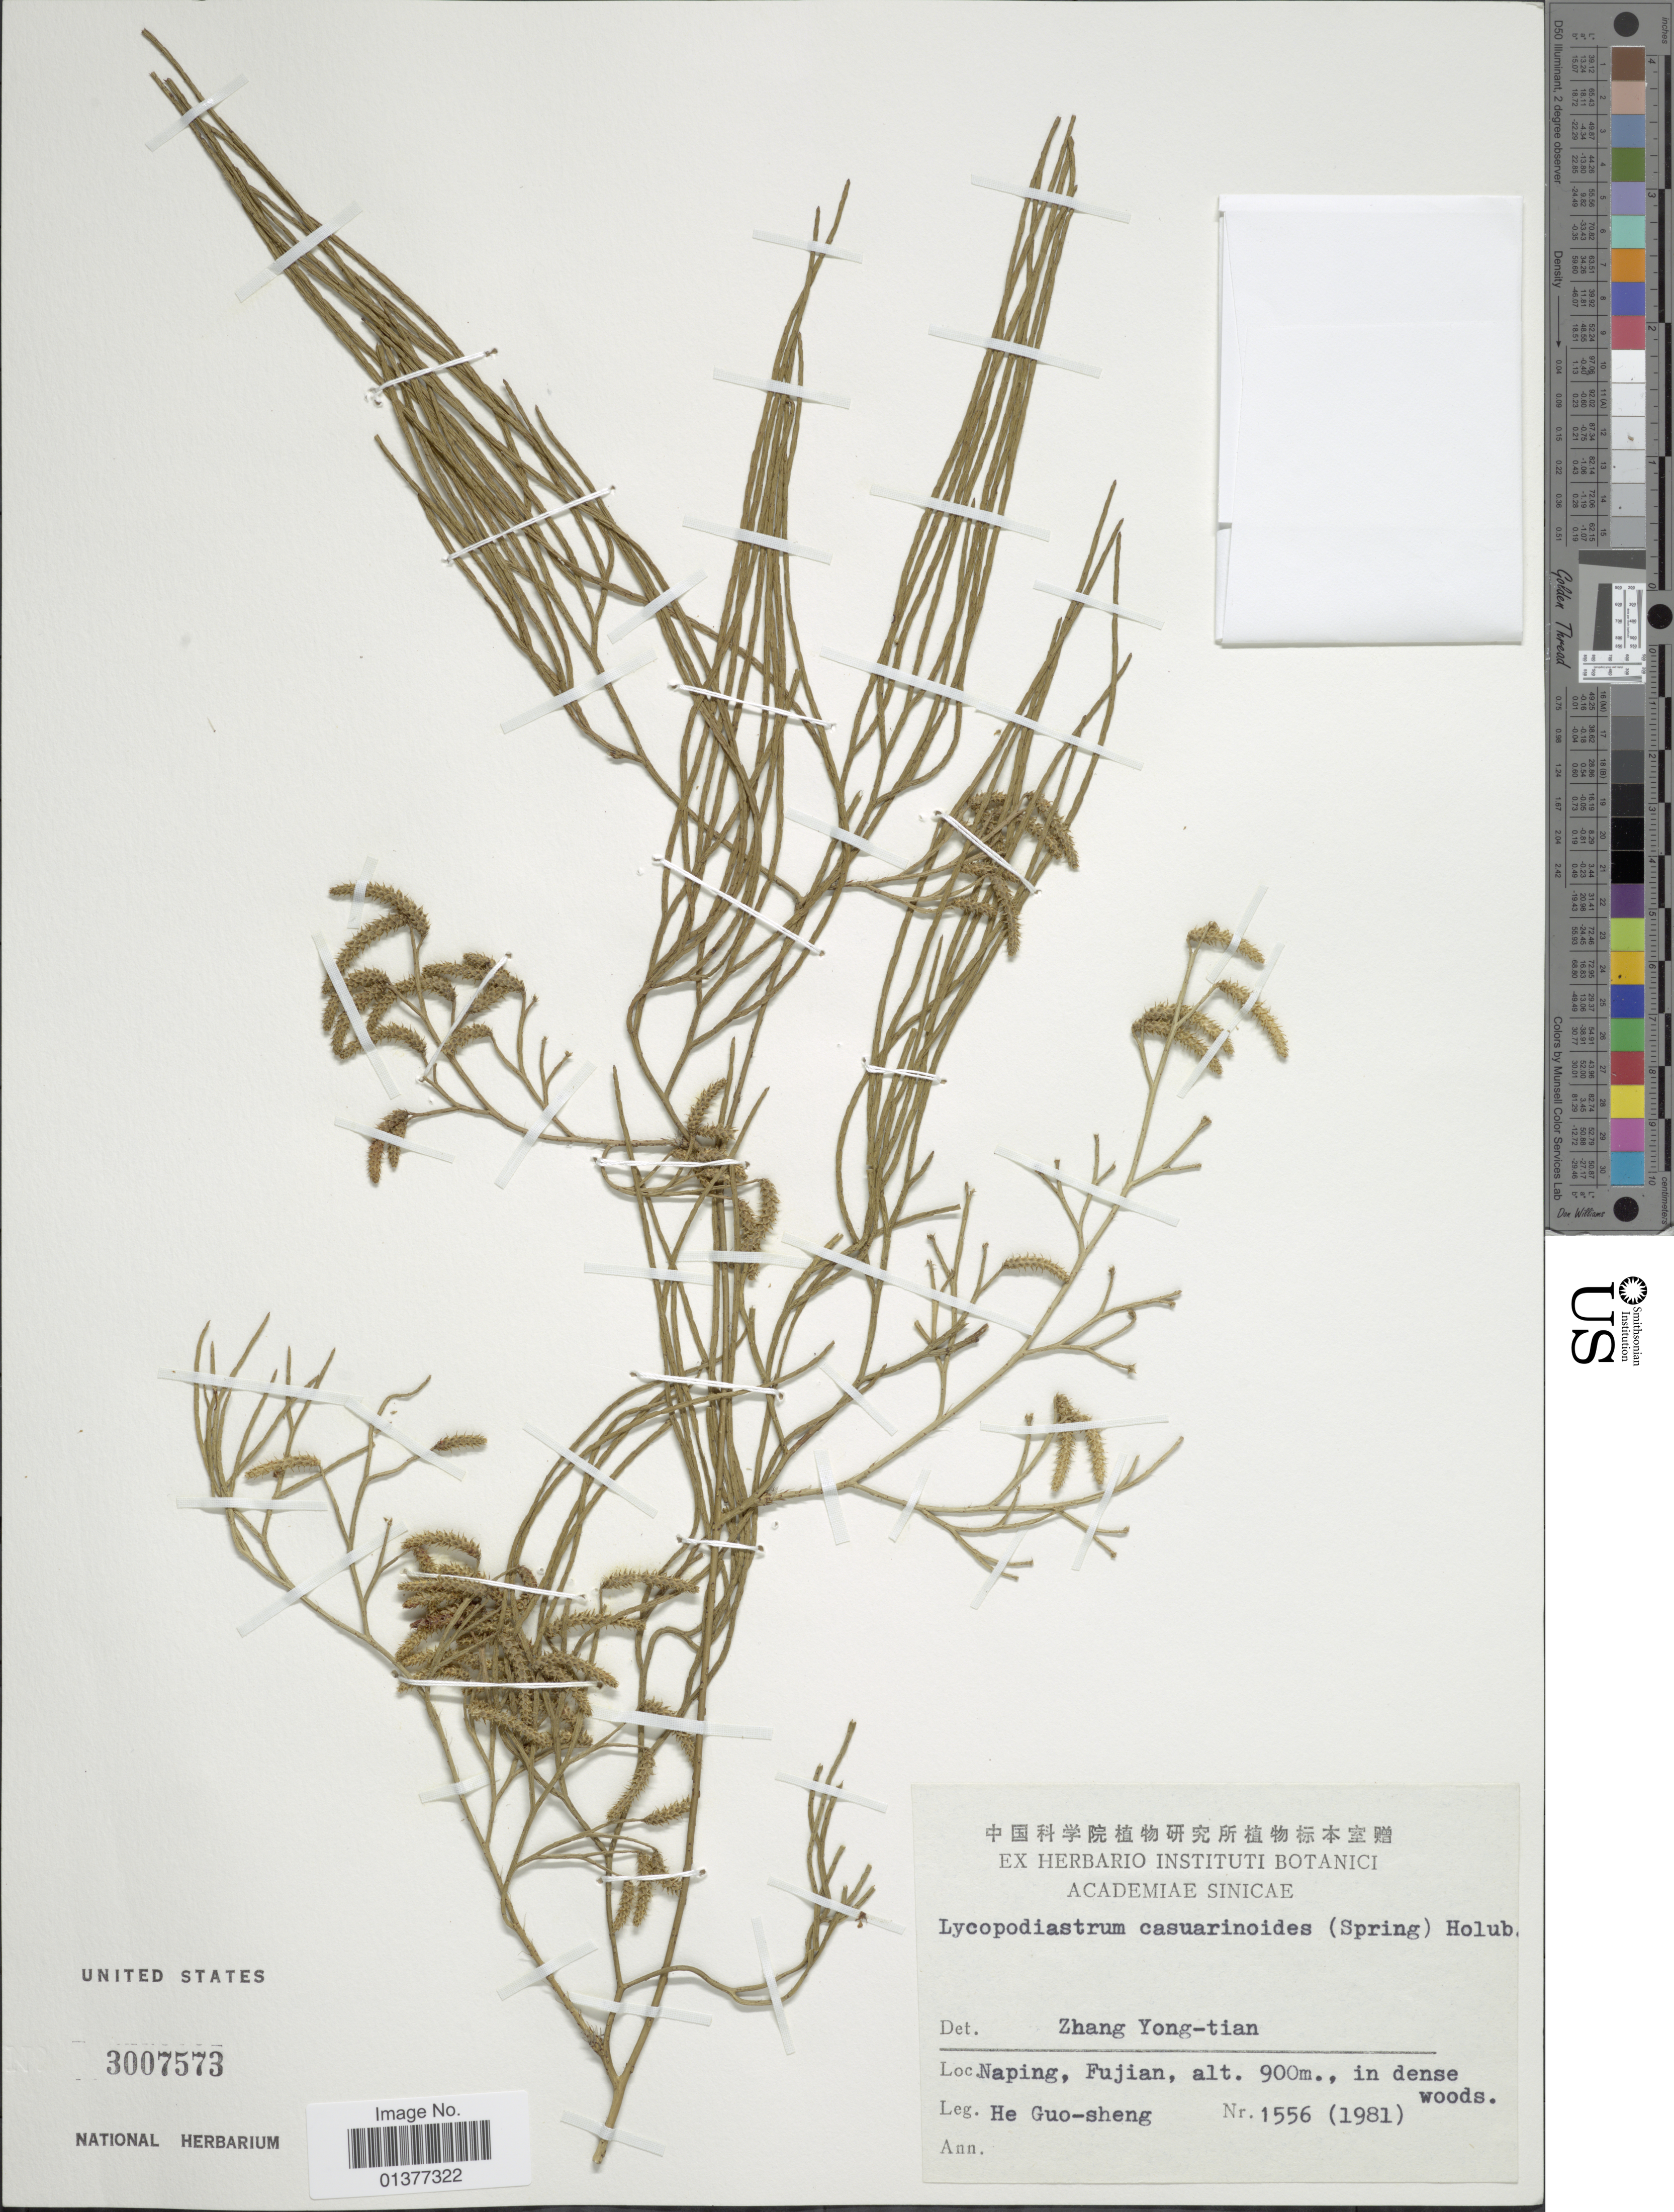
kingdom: Plantae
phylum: Tracheophyta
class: Lycopodiopsida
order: Lycopodiales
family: Lycopodiaceae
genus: Lycopodiastrum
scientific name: Lycopodiastrum casuarinoides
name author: (Spring) Holub ex R.D. Dixit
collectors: He Guo-shen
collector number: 1556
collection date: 1981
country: China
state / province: Fujian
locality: Naping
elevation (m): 900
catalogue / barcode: US 3007573